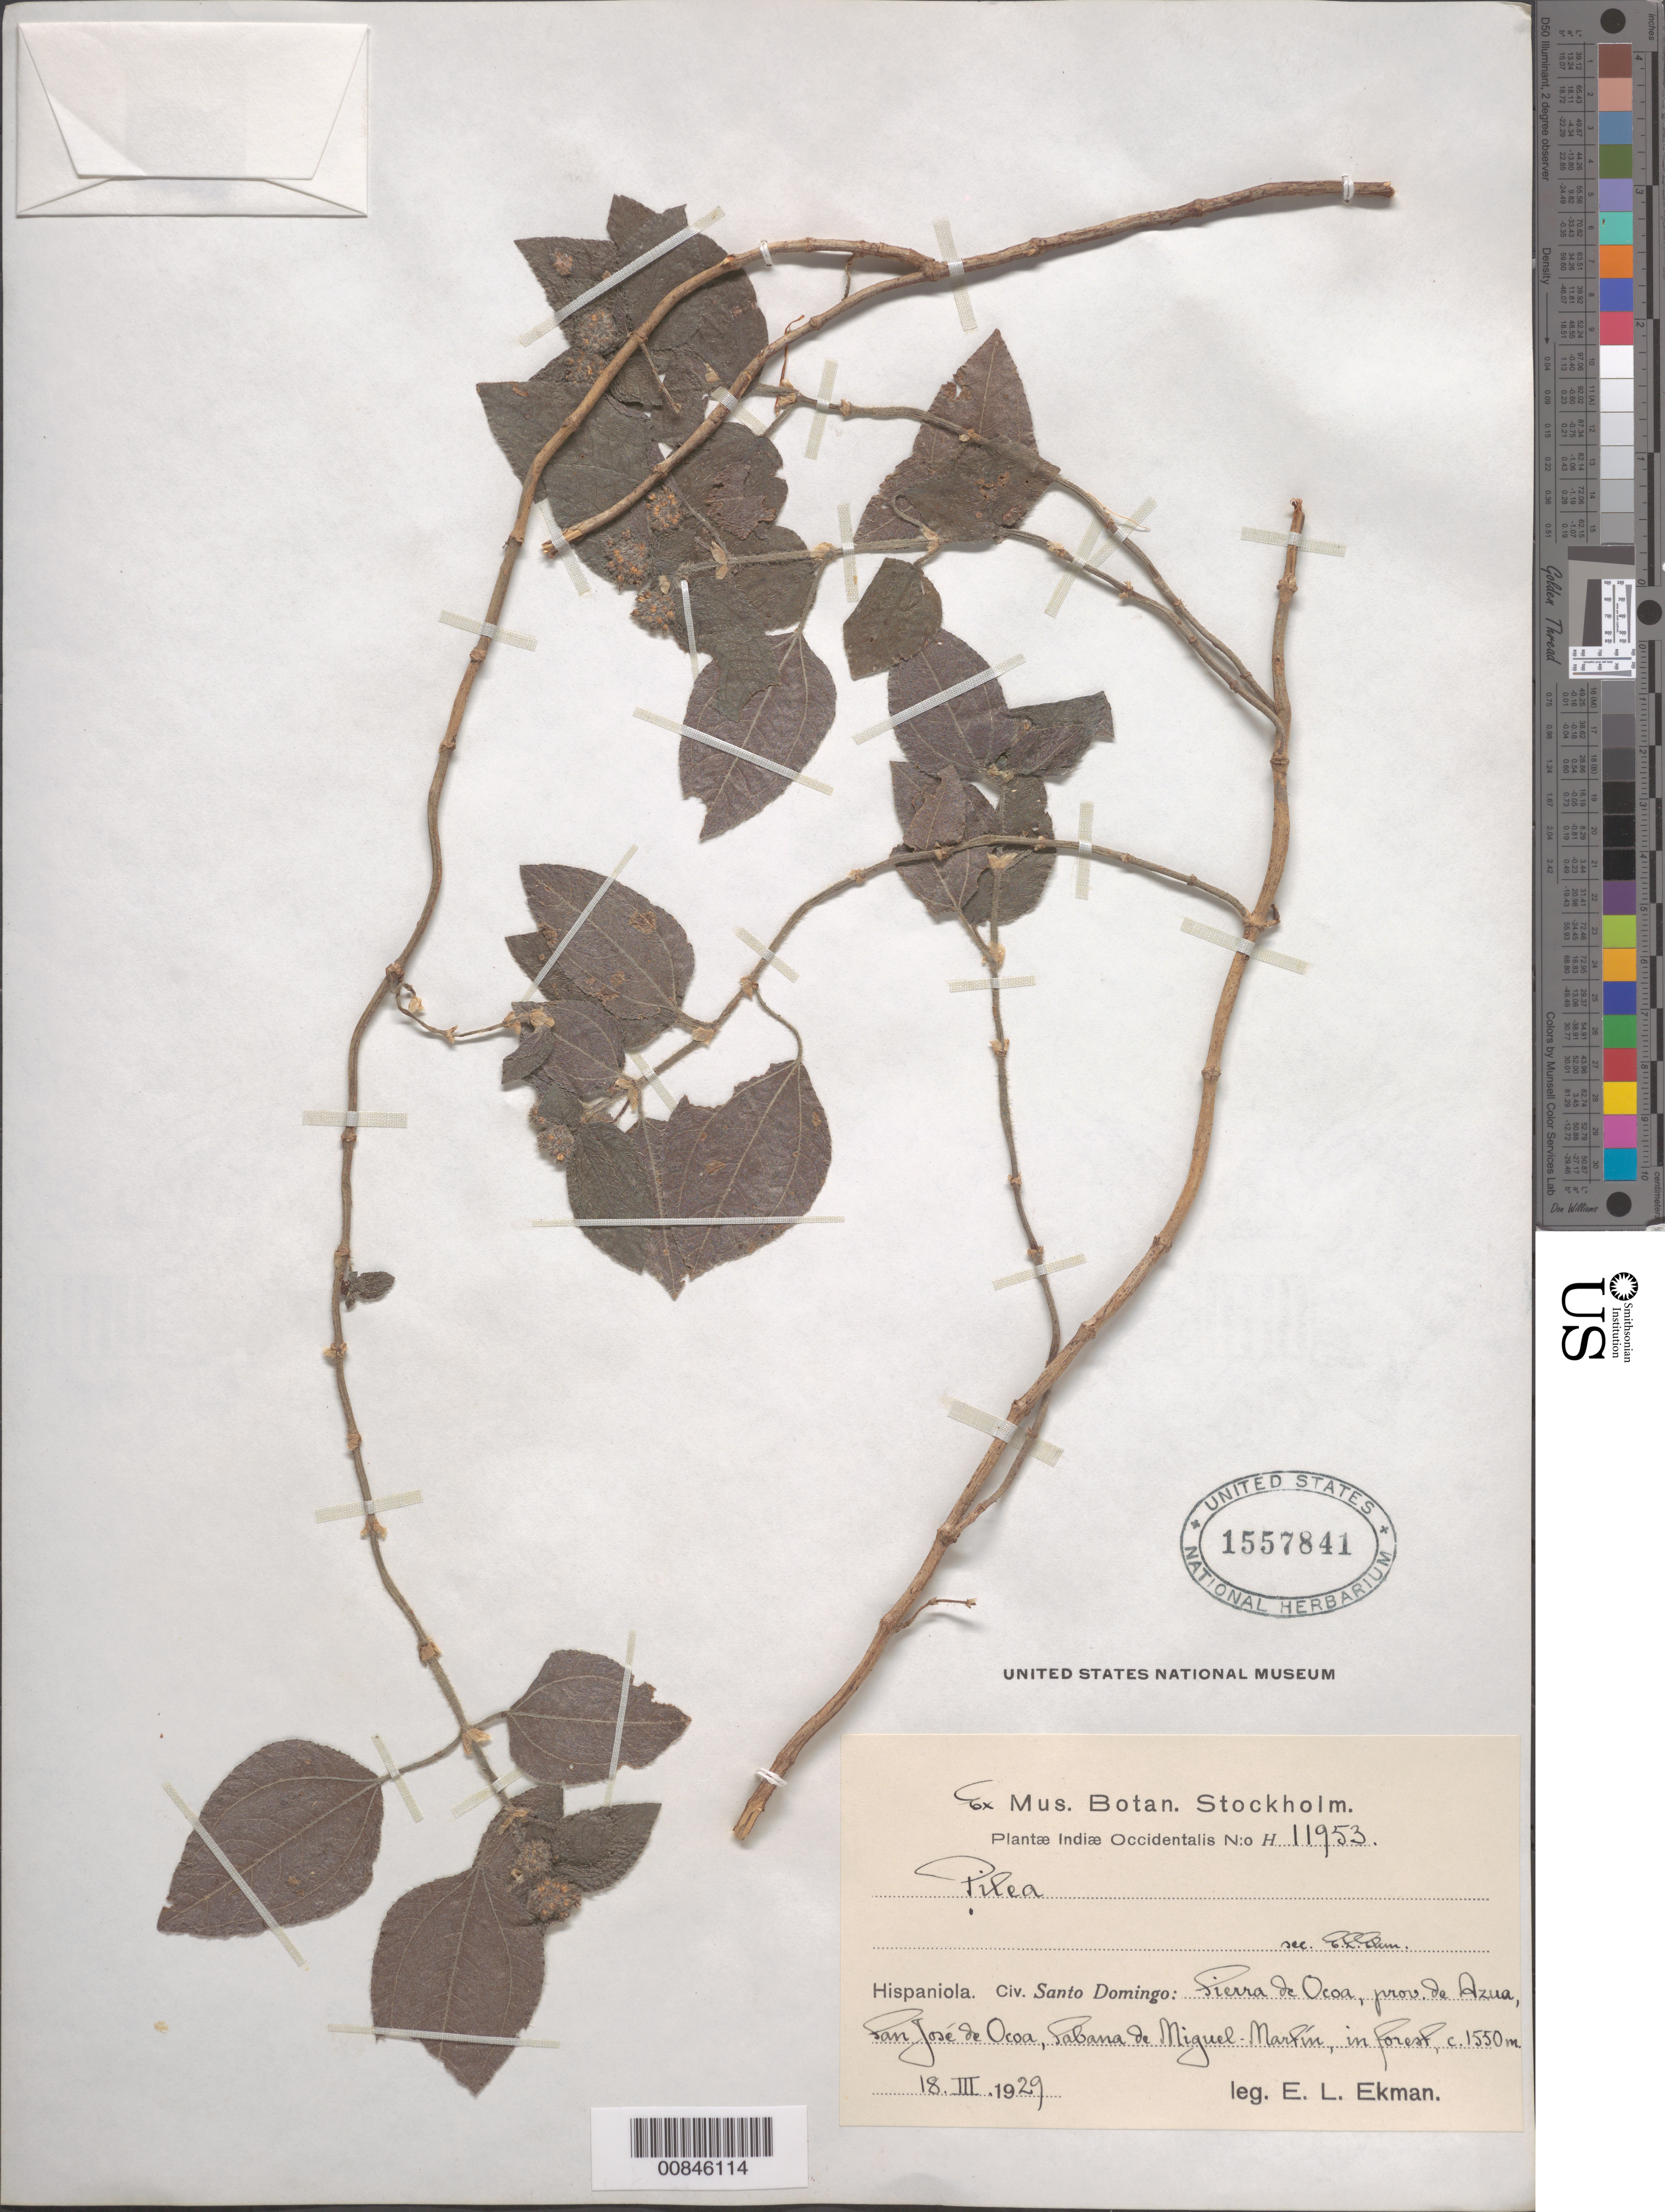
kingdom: Plantae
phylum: Tracheophyta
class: Magnoliopsida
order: Rosales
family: Urticaceae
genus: Pilea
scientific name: Pilea sp.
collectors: E. L. Ekman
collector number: H 11953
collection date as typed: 18 Mar 1929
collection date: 1929-03-18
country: Dominican Republic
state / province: Azua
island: Hispaniola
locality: Sierra de Ocoa, San José de Ocoa, Sabana de Miguel Martín.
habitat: In forest.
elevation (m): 1550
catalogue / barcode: US 1557841